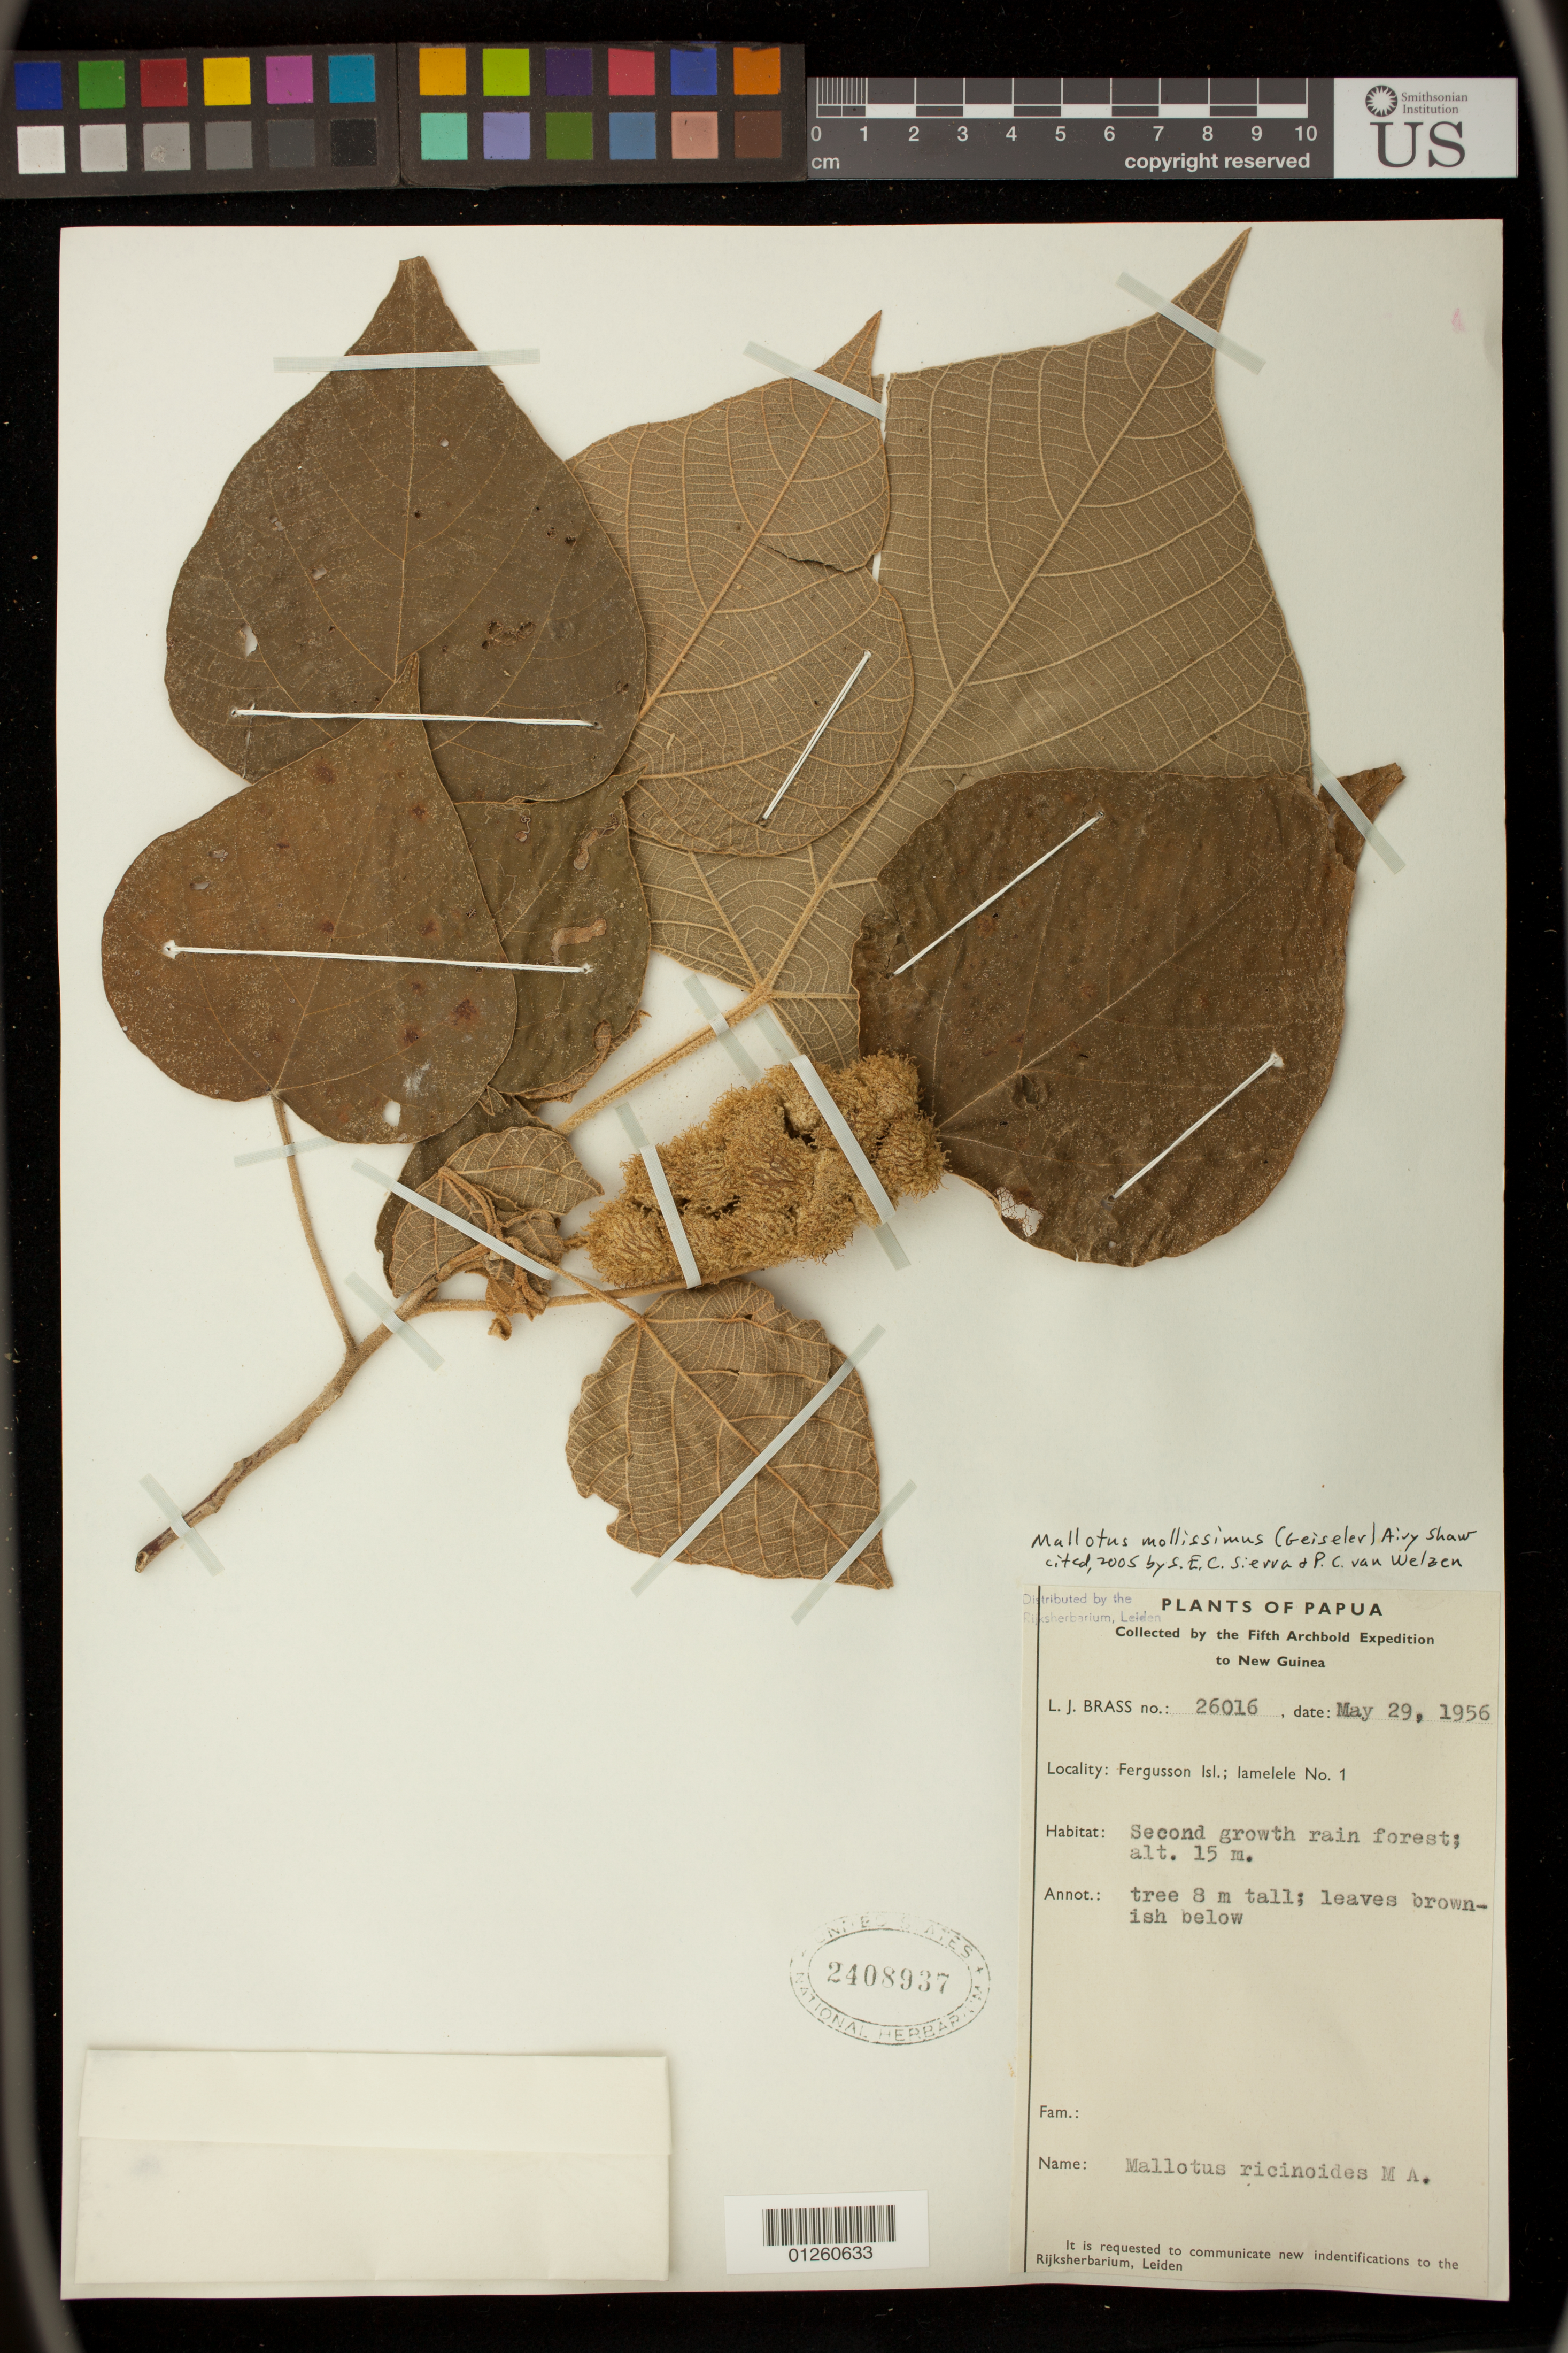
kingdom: Plantae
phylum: Tracheophyta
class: Magnoliopsida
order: Malpighiales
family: Euphorbiaceae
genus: Mallotus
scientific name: Mallotus mollissimus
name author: (Geiseler) Airy Shaw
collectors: L. J. Brass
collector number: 26016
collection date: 1956-05-29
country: Papua New Guinea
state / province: Milne Bay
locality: Fergusson Isl.; Iamelele No 1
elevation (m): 15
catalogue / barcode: US 2408937